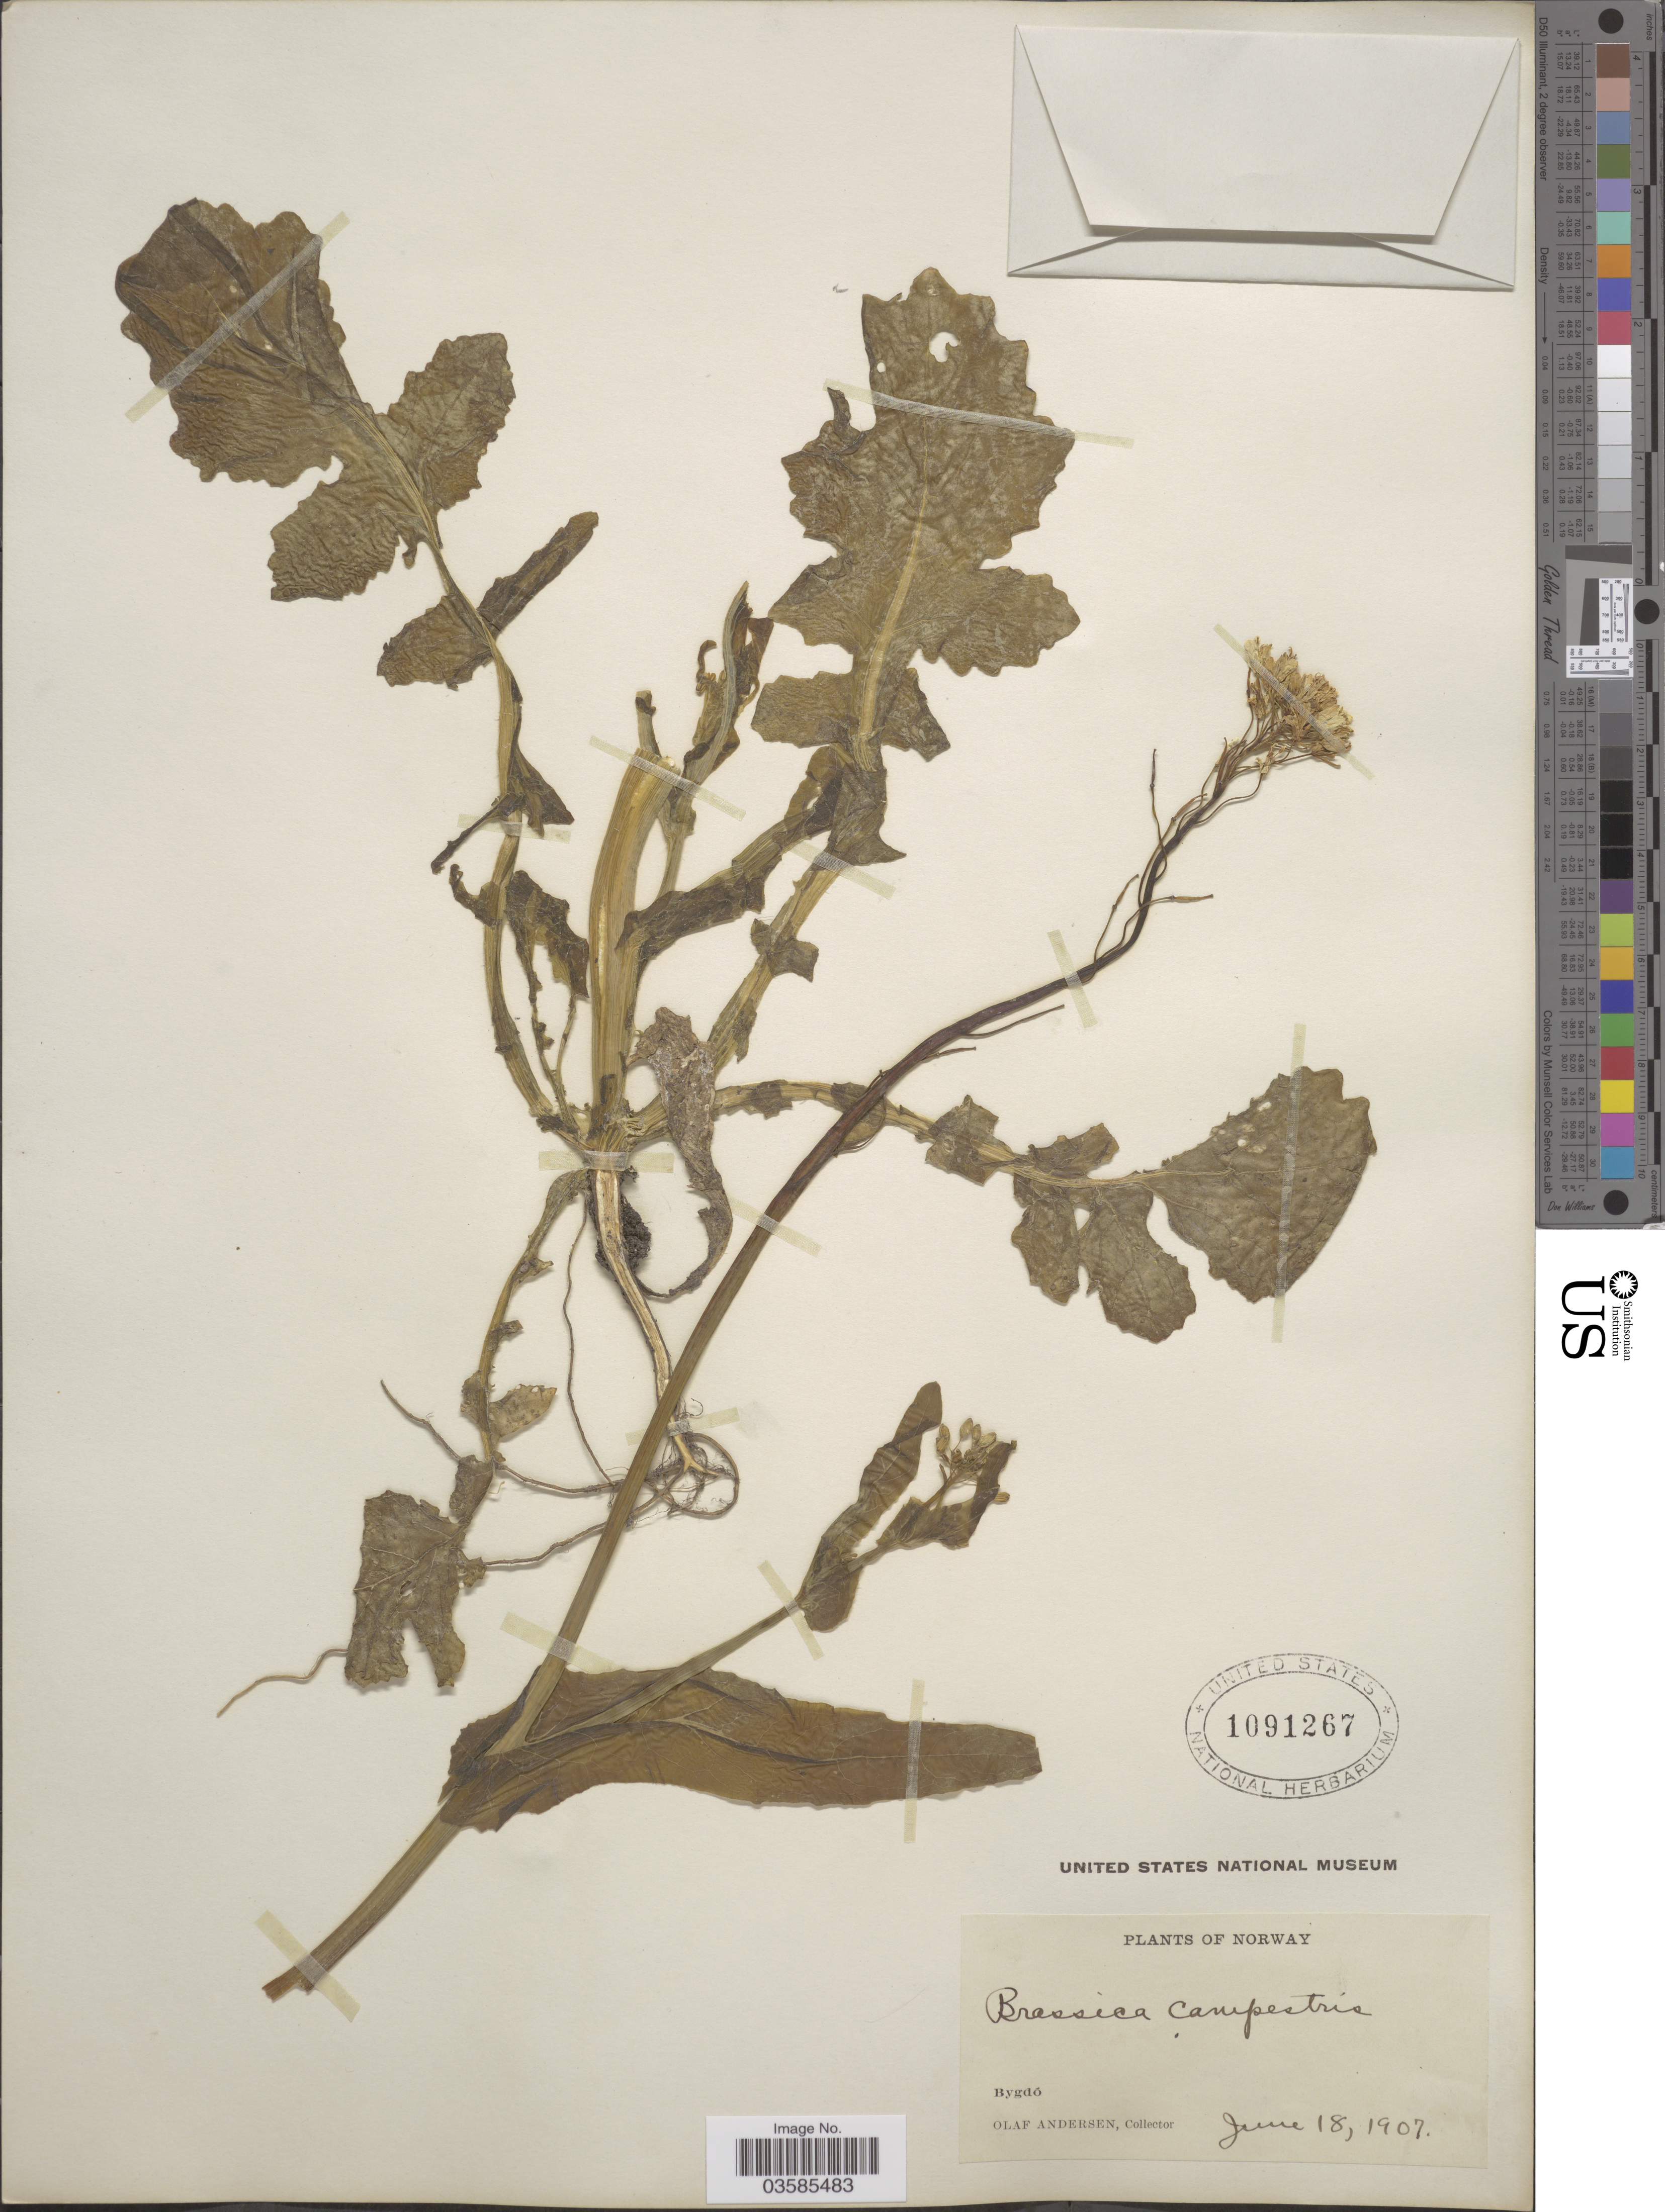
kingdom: Plantae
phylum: Tracheophyta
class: Magnoliopsida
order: Brassicales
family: Brassicaceae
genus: Brassica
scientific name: Brassica campestris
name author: L.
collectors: O. Andersen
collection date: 1907-06-18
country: Norway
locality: Bygdó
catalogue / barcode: US 1091267